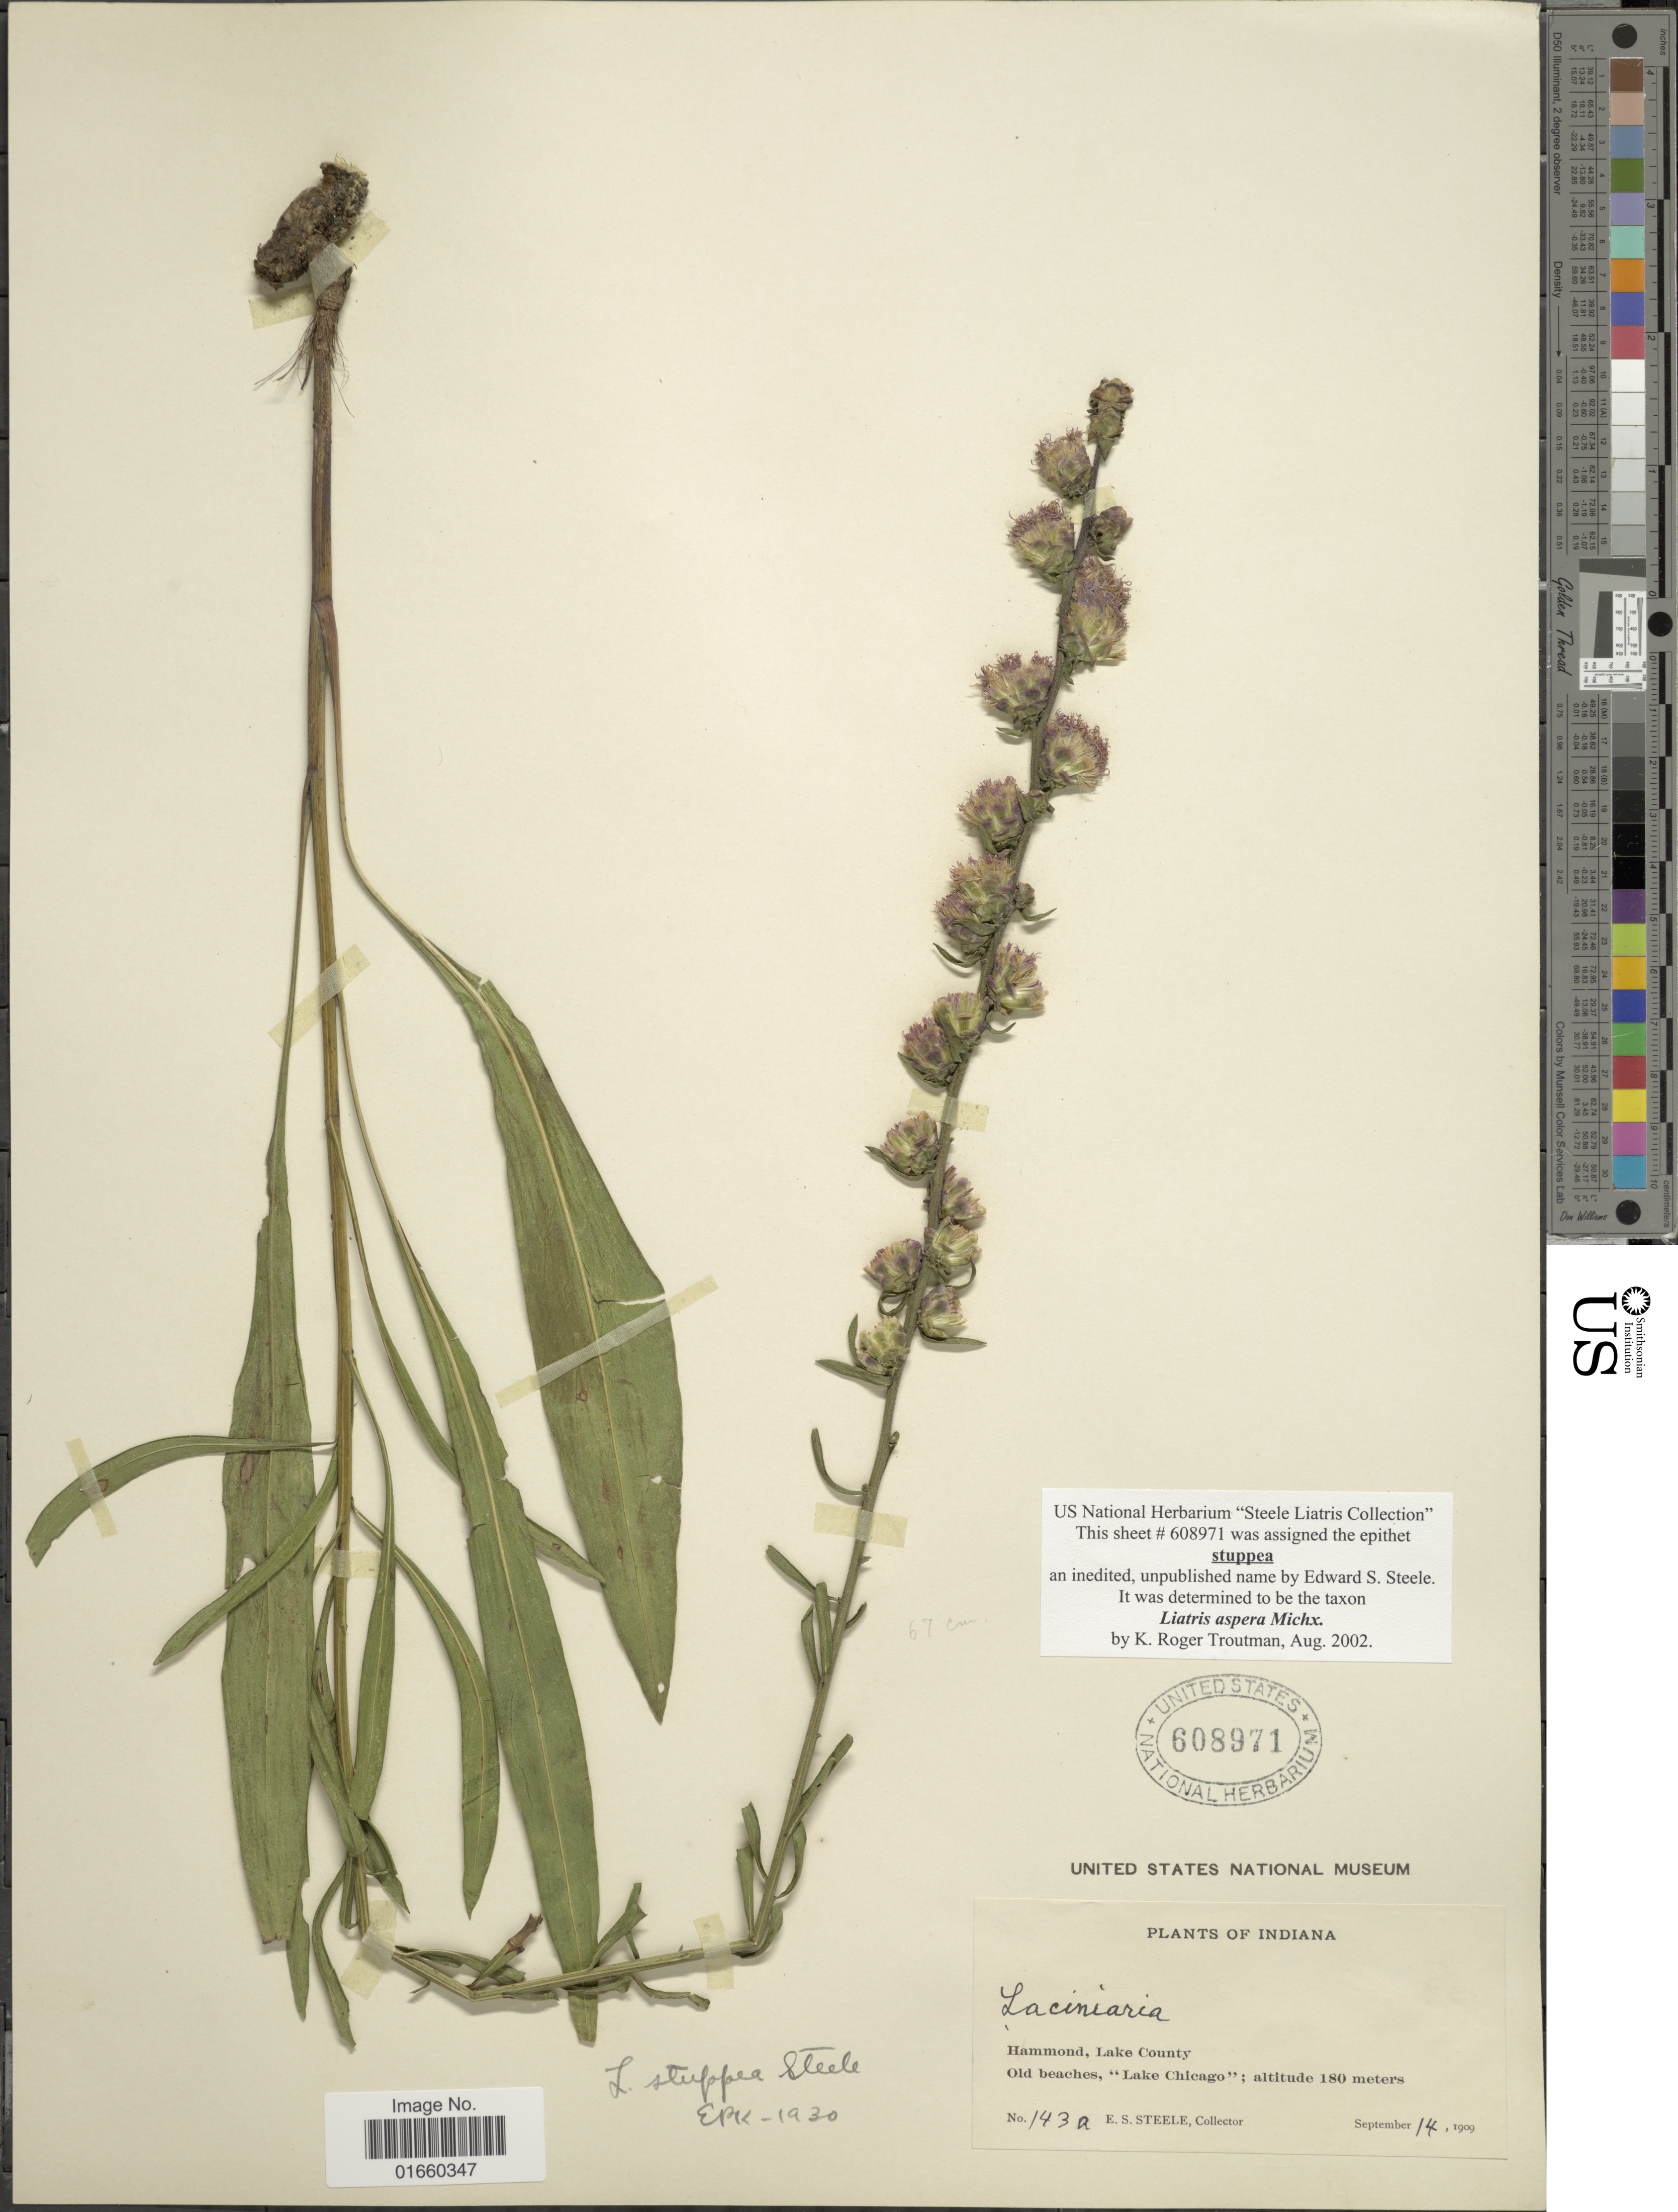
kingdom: Plantae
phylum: Tracheophyta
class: Magnoliopsida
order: Asterales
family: Asteraceae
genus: Liatris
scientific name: Liatris aspera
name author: Michx.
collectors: E. Steele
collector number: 143a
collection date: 1909-09-14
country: United States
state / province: Indiana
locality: Hammond, Lake County, Old beaches, "Lake Chicago"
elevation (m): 180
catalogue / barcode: US 608971